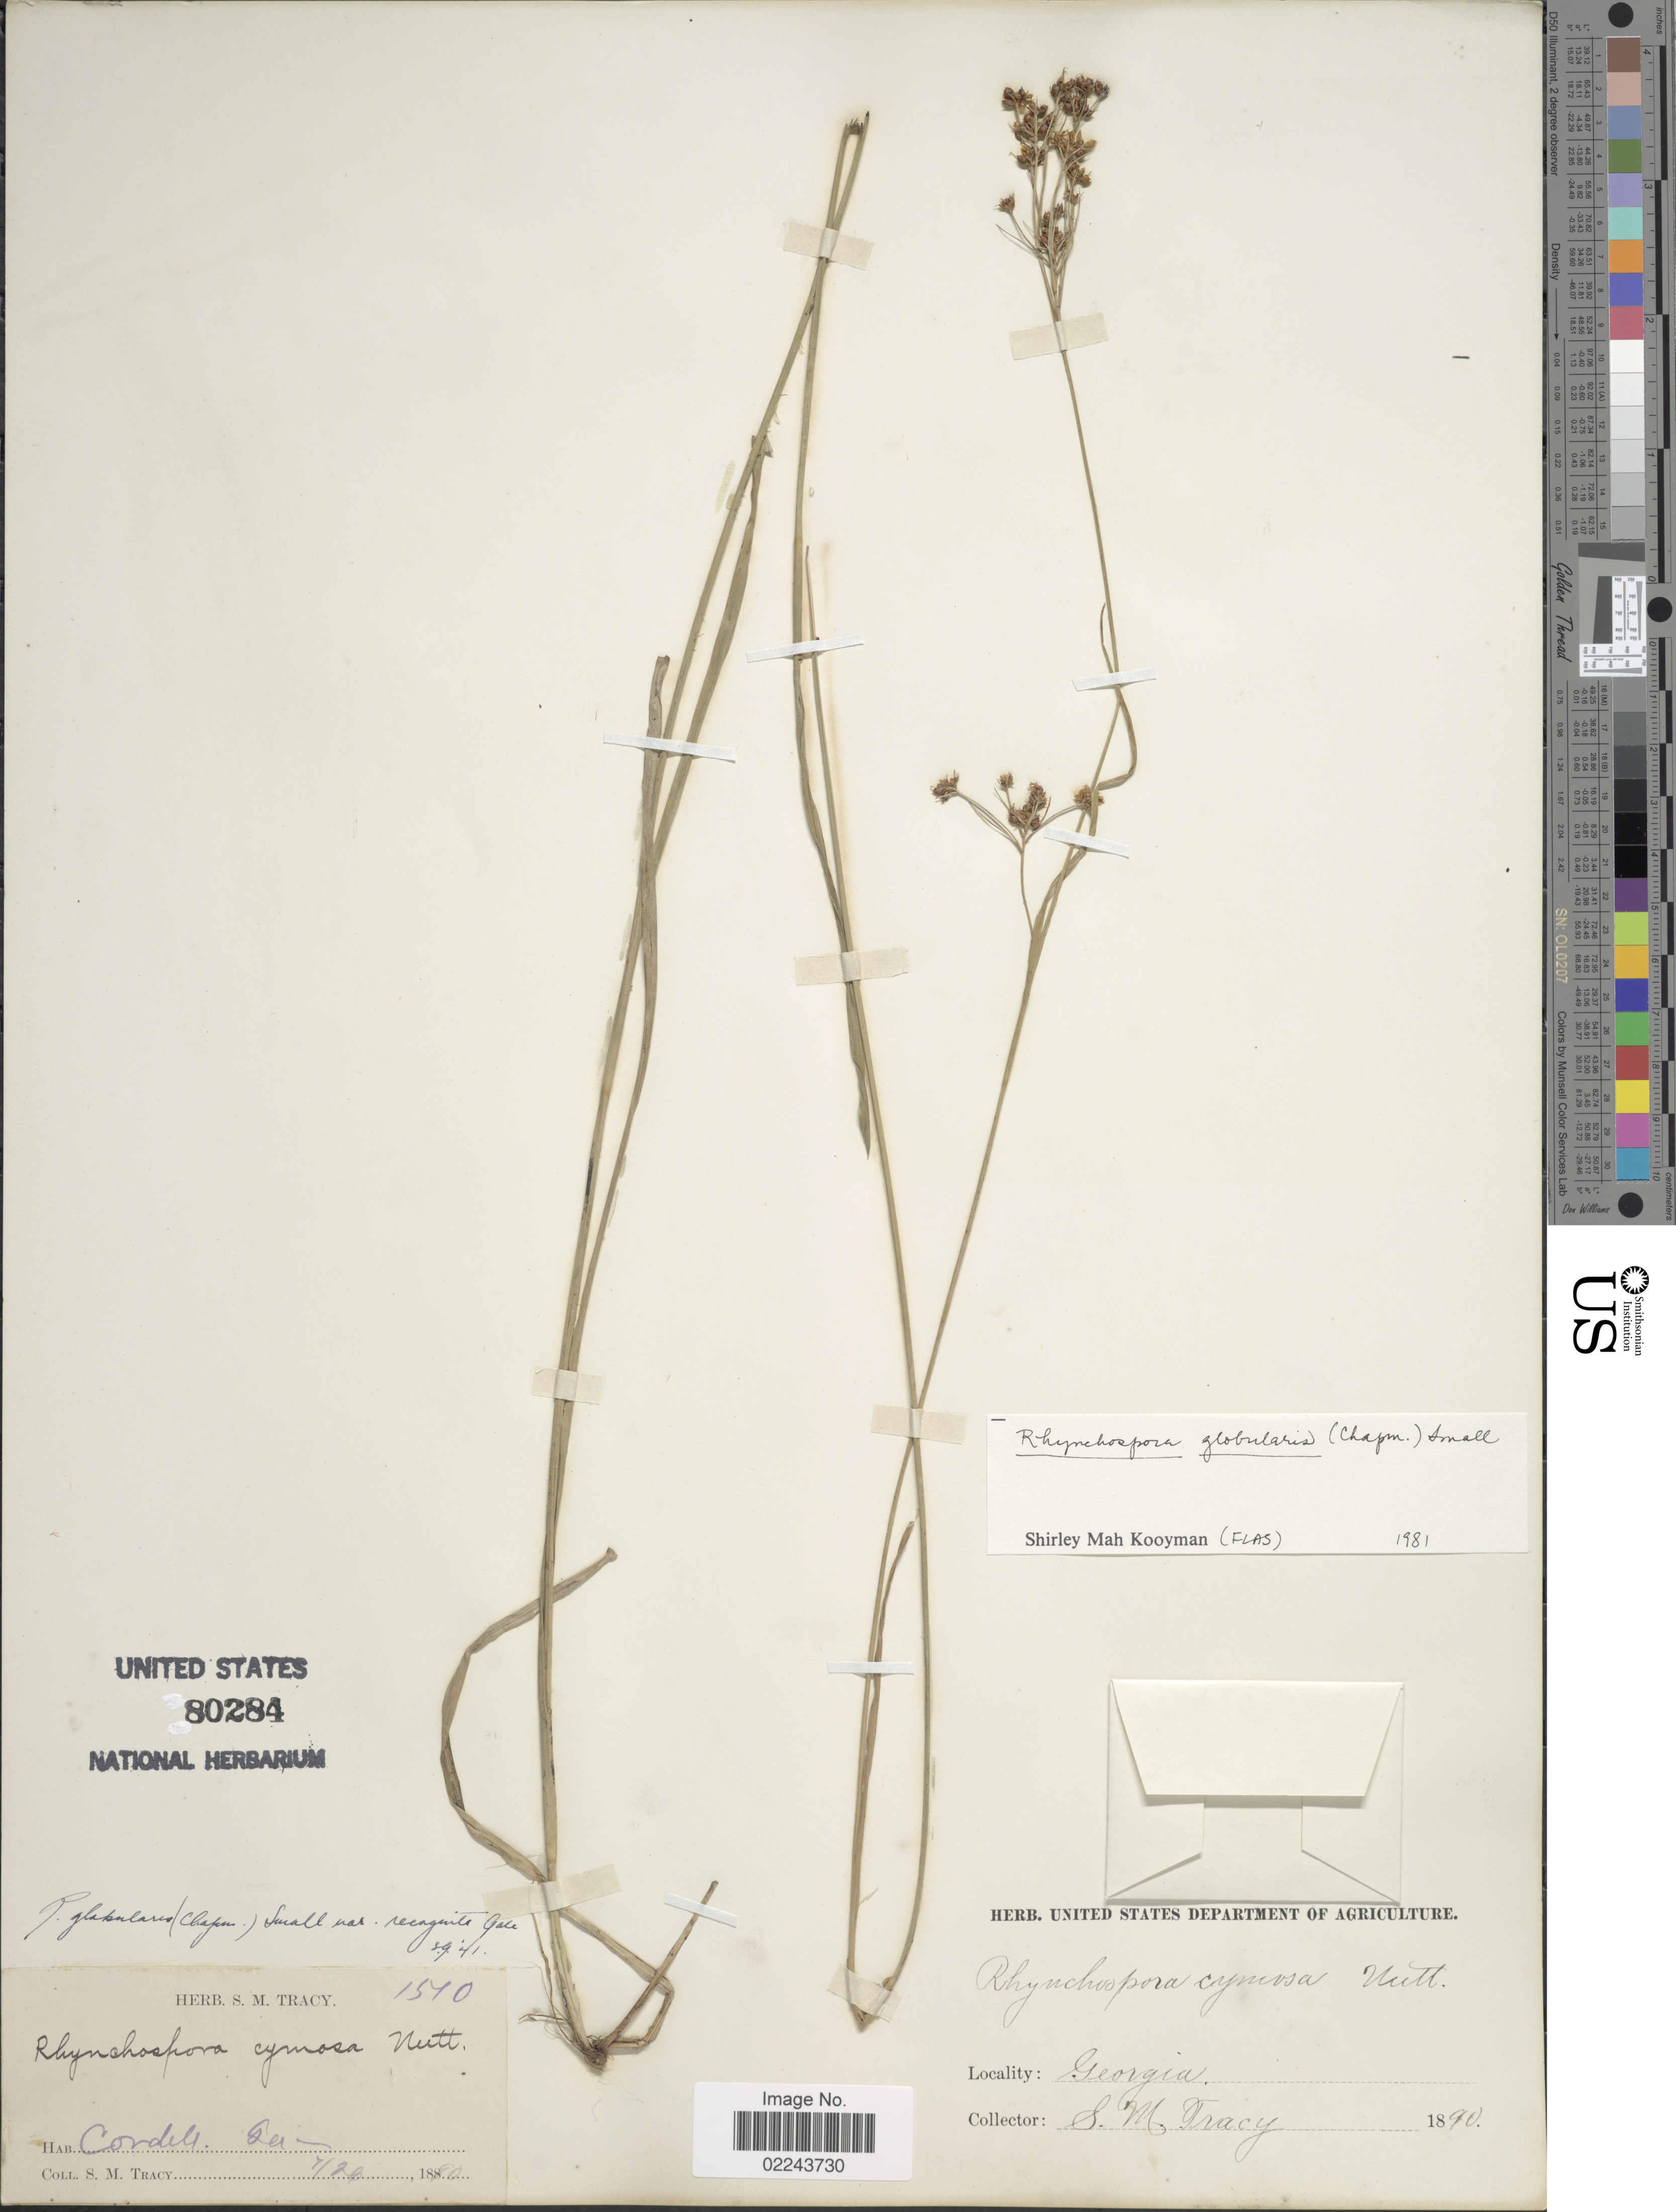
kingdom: Plantae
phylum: Tracheophyta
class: Liliopsida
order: Poales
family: Cyperaceae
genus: Rhynchospora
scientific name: Rhynchospora globularis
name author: (Chapm.) Small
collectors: S. M. Tracy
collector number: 1570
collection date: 1890-07-28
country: United States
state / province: Georgia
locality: Cordele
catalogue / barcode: US 80284